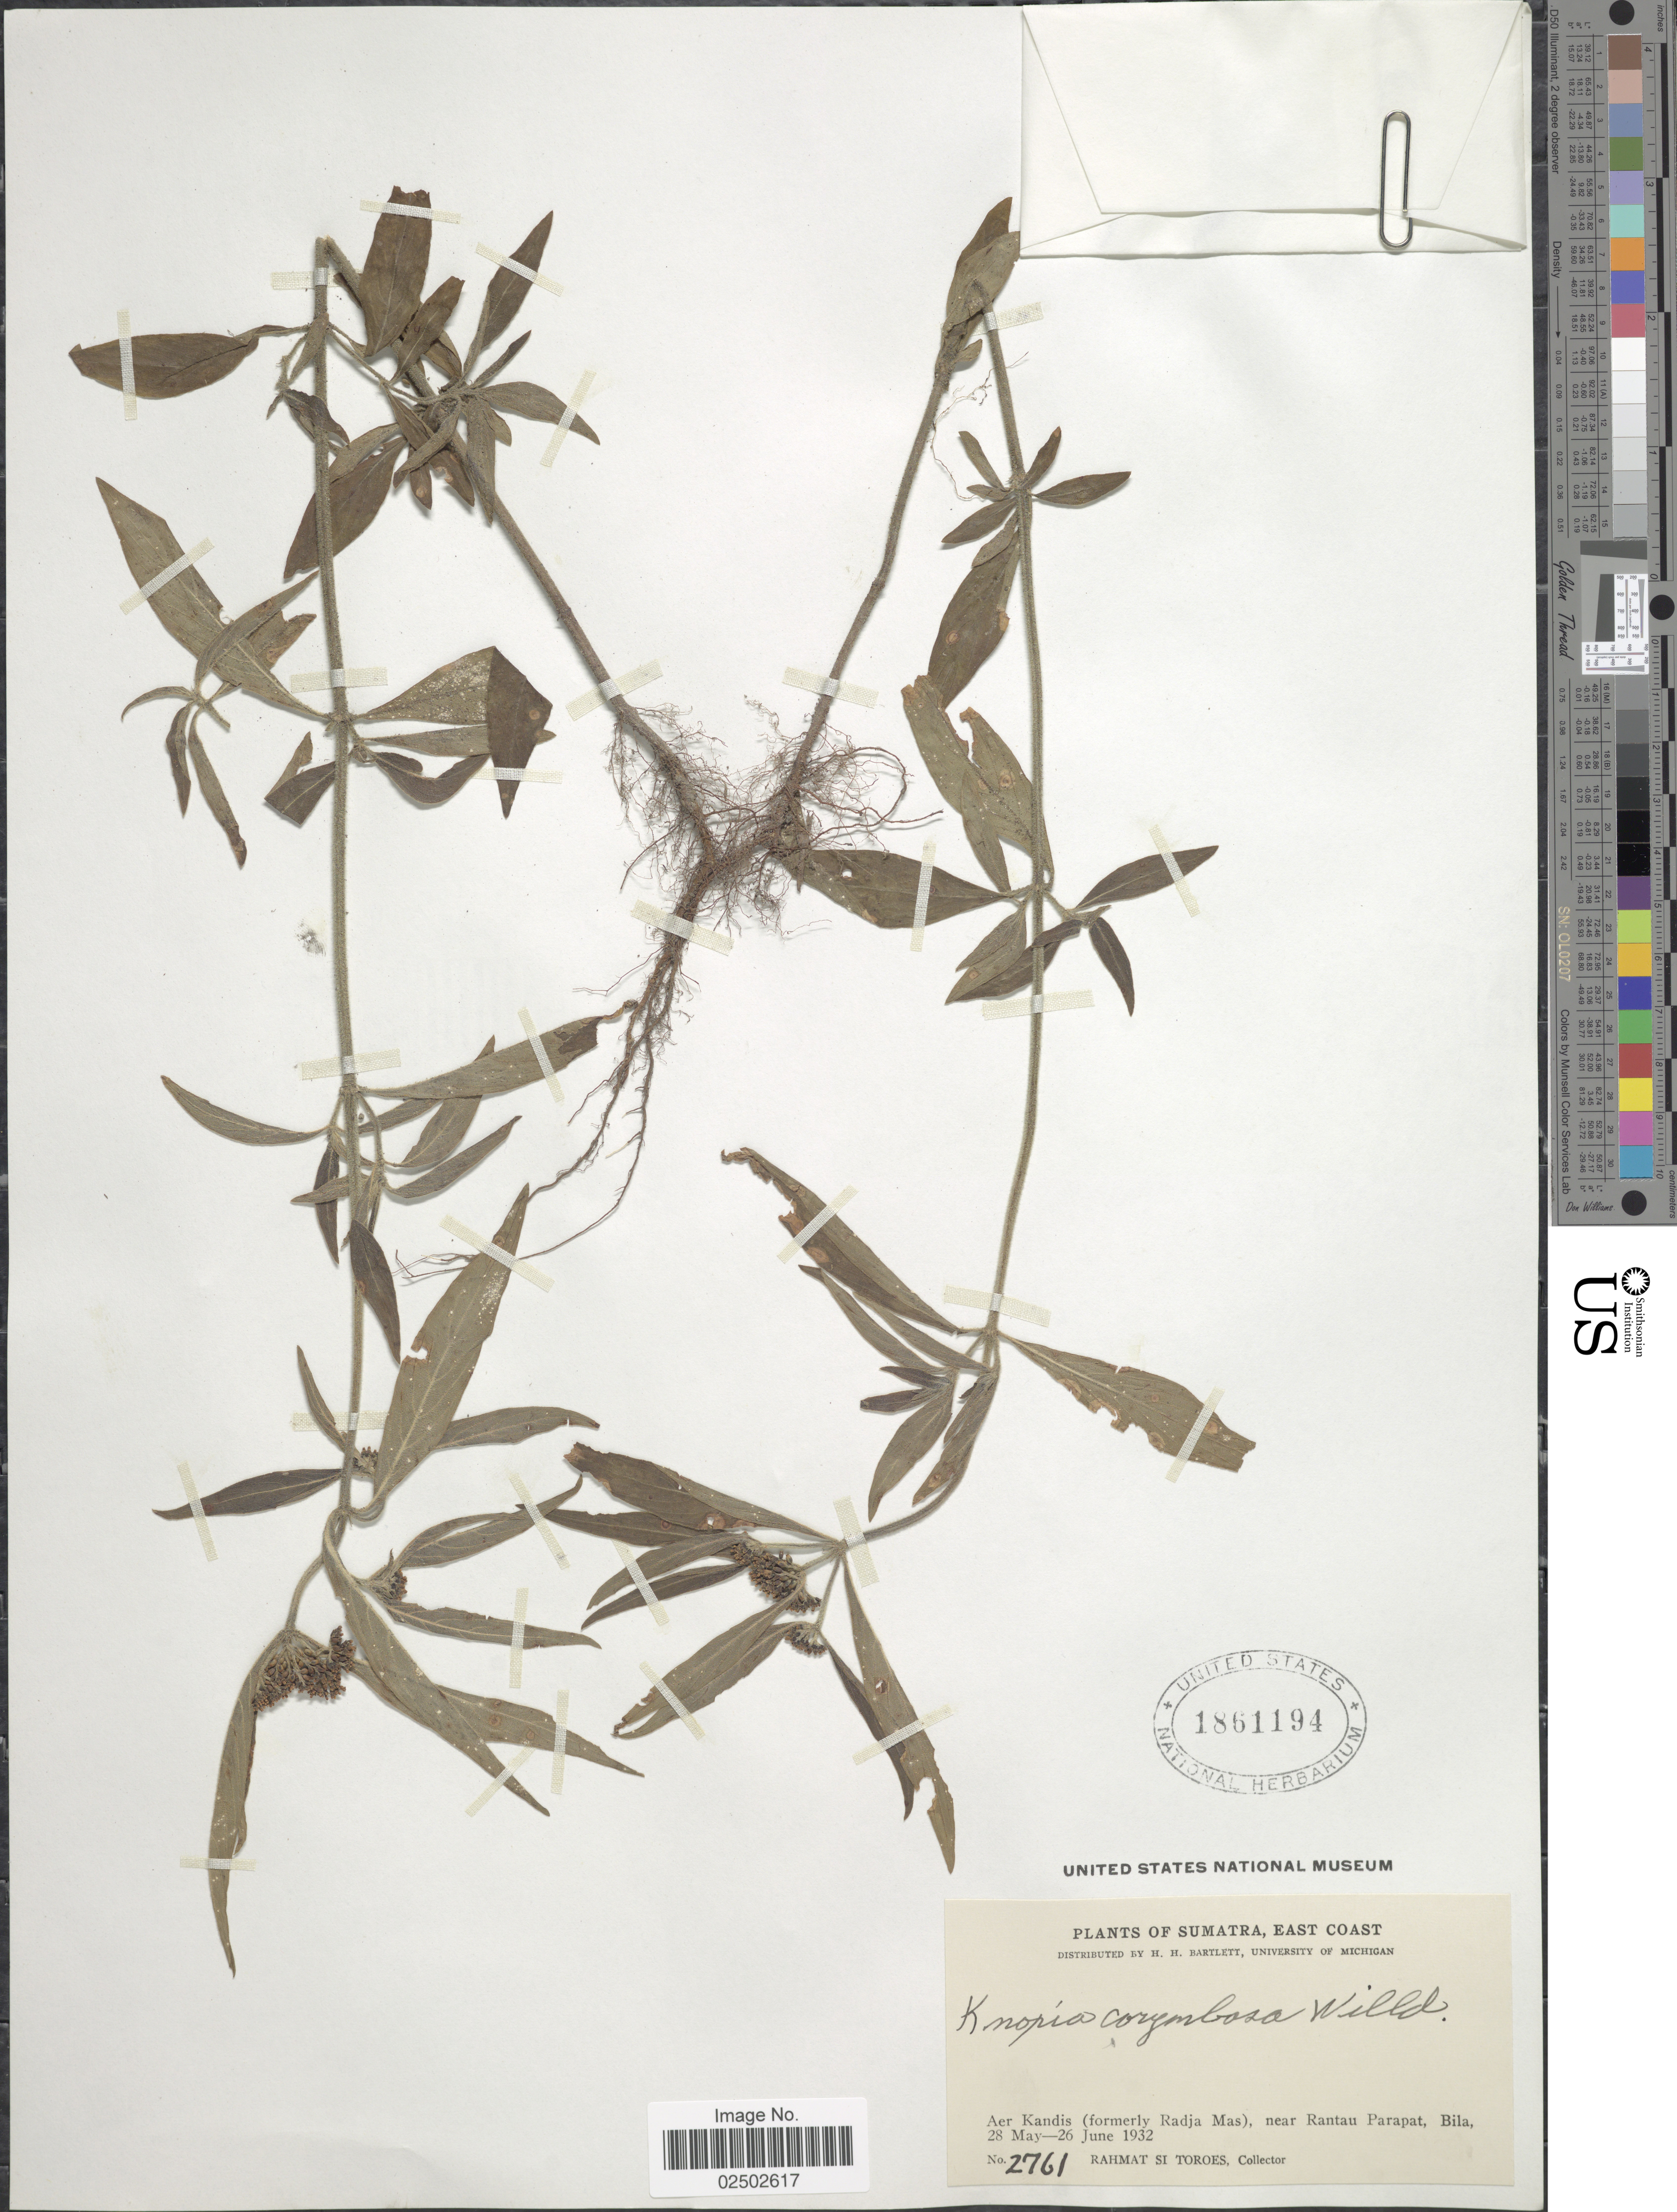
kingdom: Plantae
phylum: Tracheophyta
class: Magnoliopsida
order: Gentianales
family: Rubiaceae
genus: Knoxia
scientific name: Knoxia corymbosa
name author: Willd.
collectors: Rahmat Si Boeea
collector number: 2761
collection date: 1932-05-28/1932-06-26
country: Indonesia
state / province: Sumatra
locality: East Coast. Aer Kandis. (formerly Radja Mas), near Rantau Parapat, Bila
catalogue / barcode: US 1861194